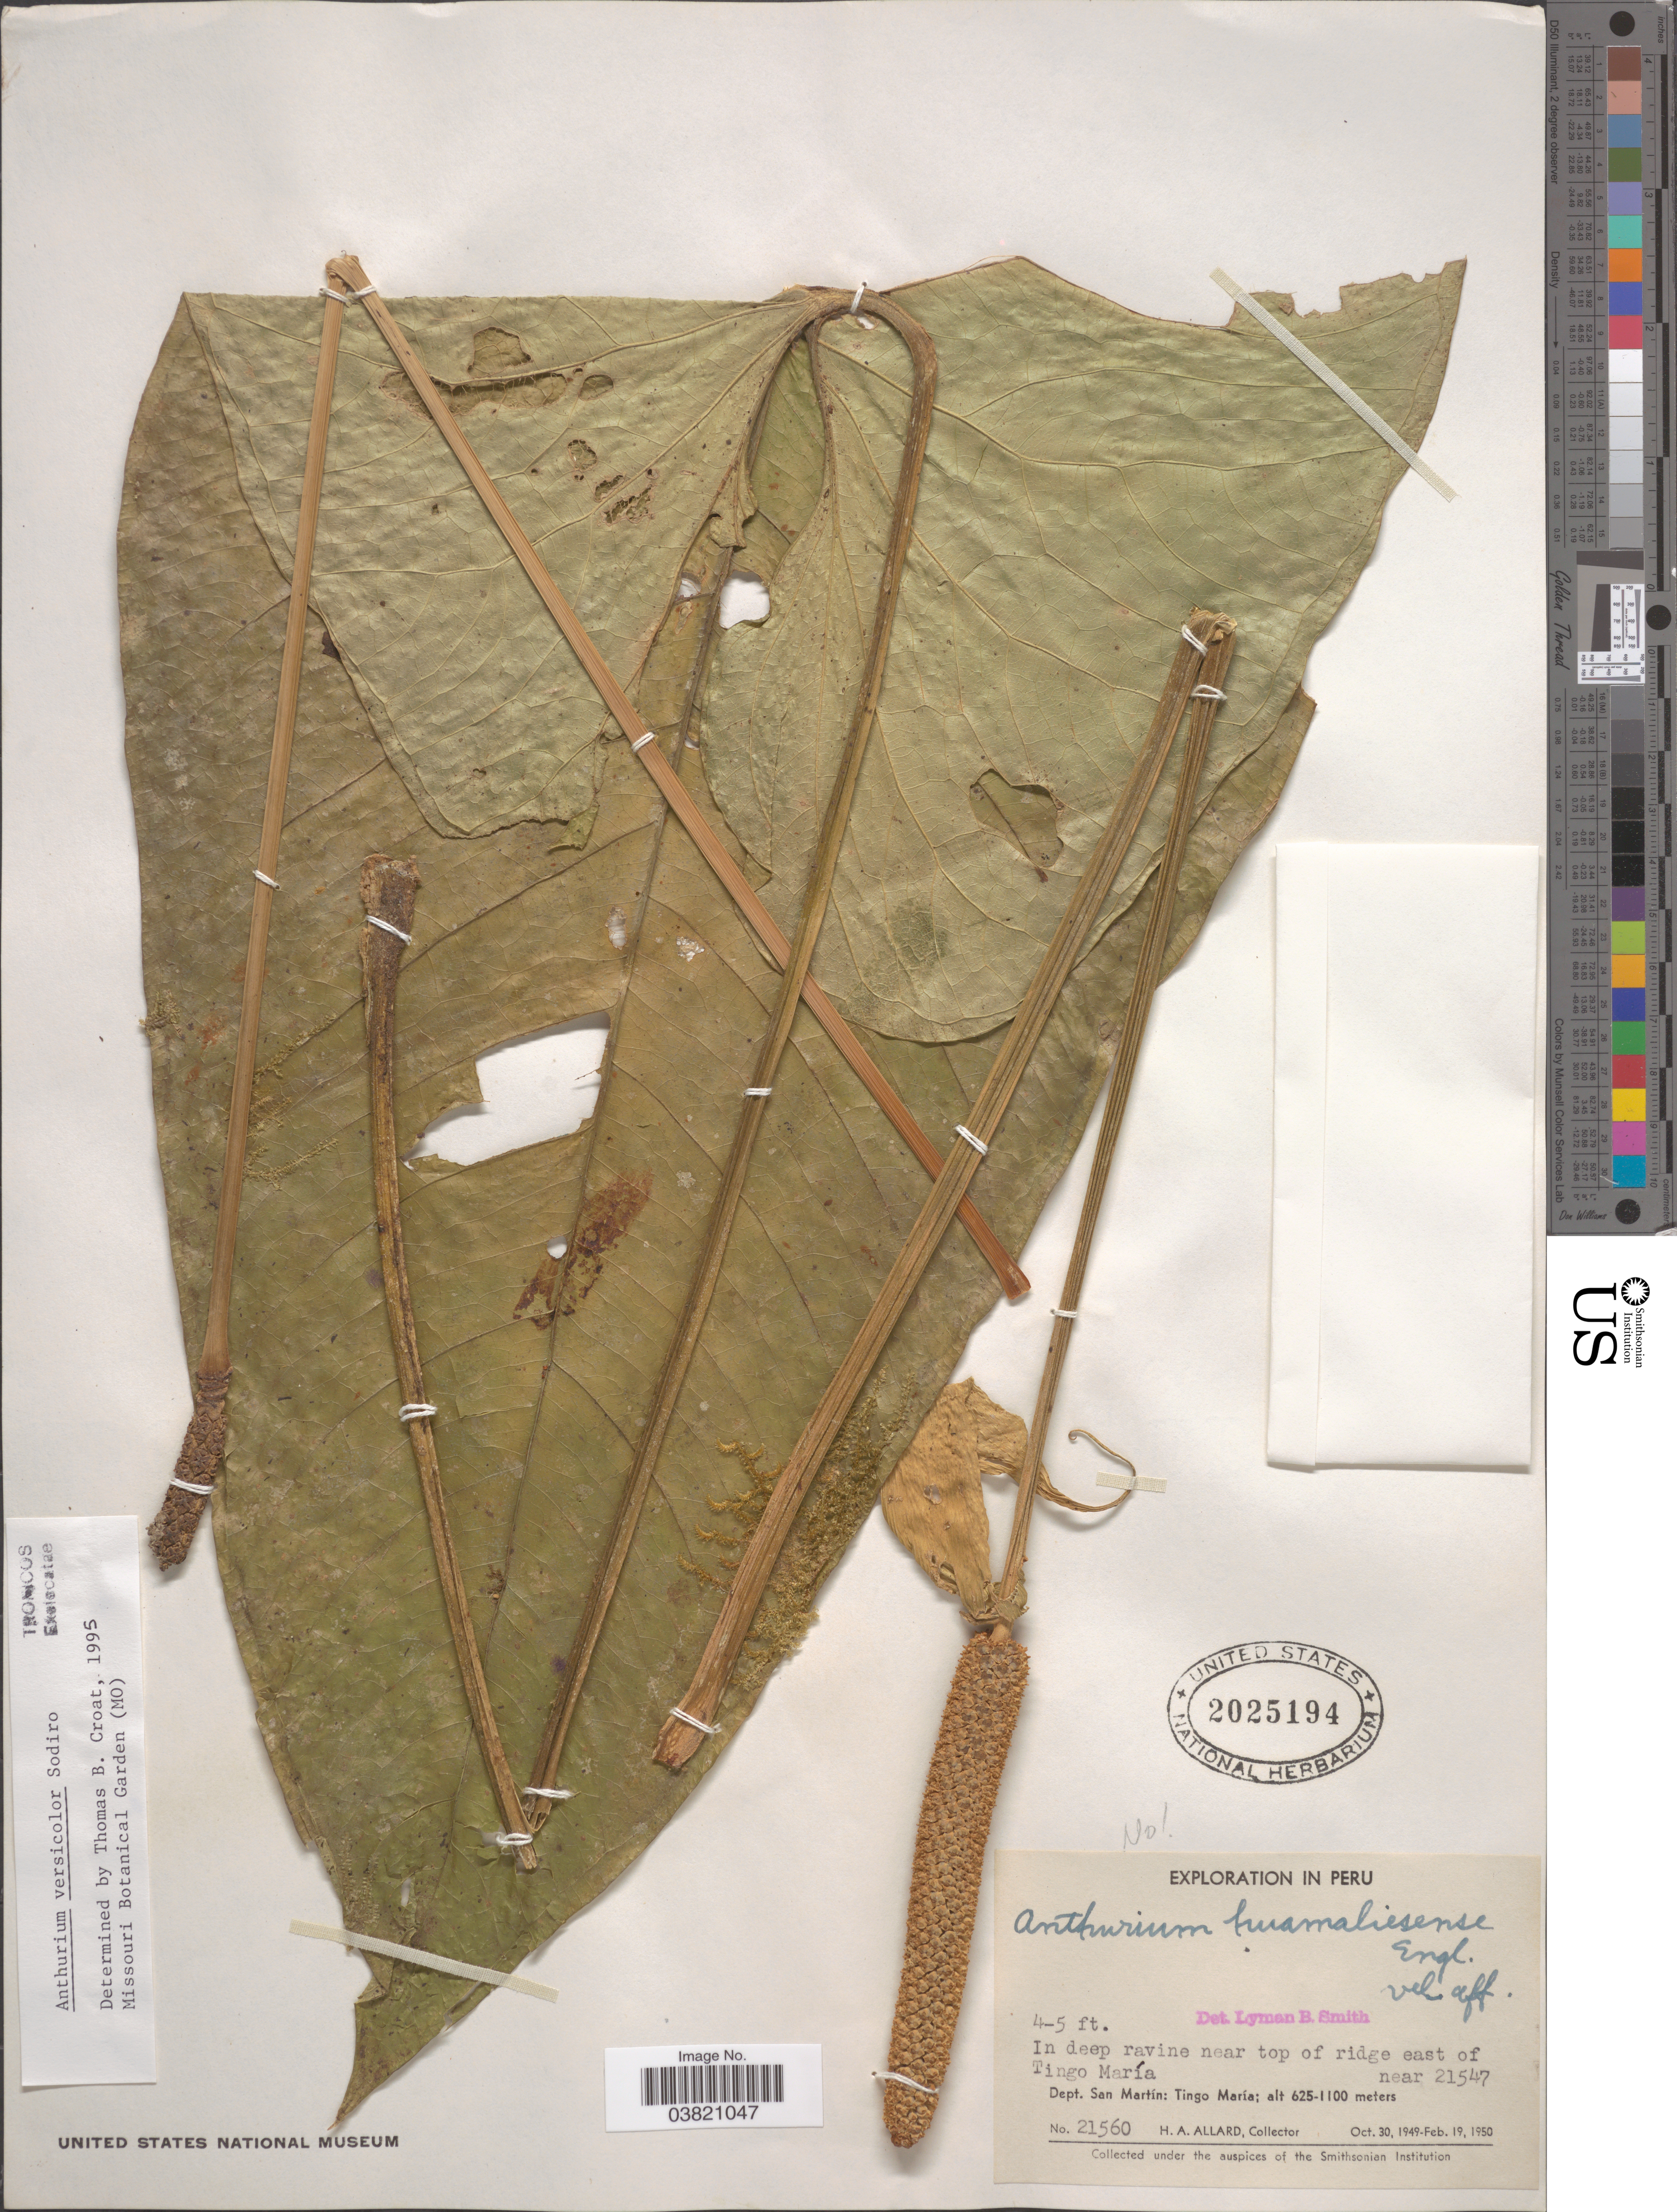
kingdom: Plantae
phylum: Tracheophyta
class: Liliopsida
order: Alismatales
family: Araceae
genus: Anthurium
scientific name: Anthurium versicolor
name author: Sodiro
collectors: H. A. Allard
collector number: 21560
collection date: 1949-10-30/1950-02-19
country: Peru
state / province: San Martín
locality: Near top of ridge east of Tingo María near 21547. Dept. San Martín: Tingo María.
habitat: in deep ravine near top of ridge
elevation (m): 625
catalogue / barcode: US 2025194